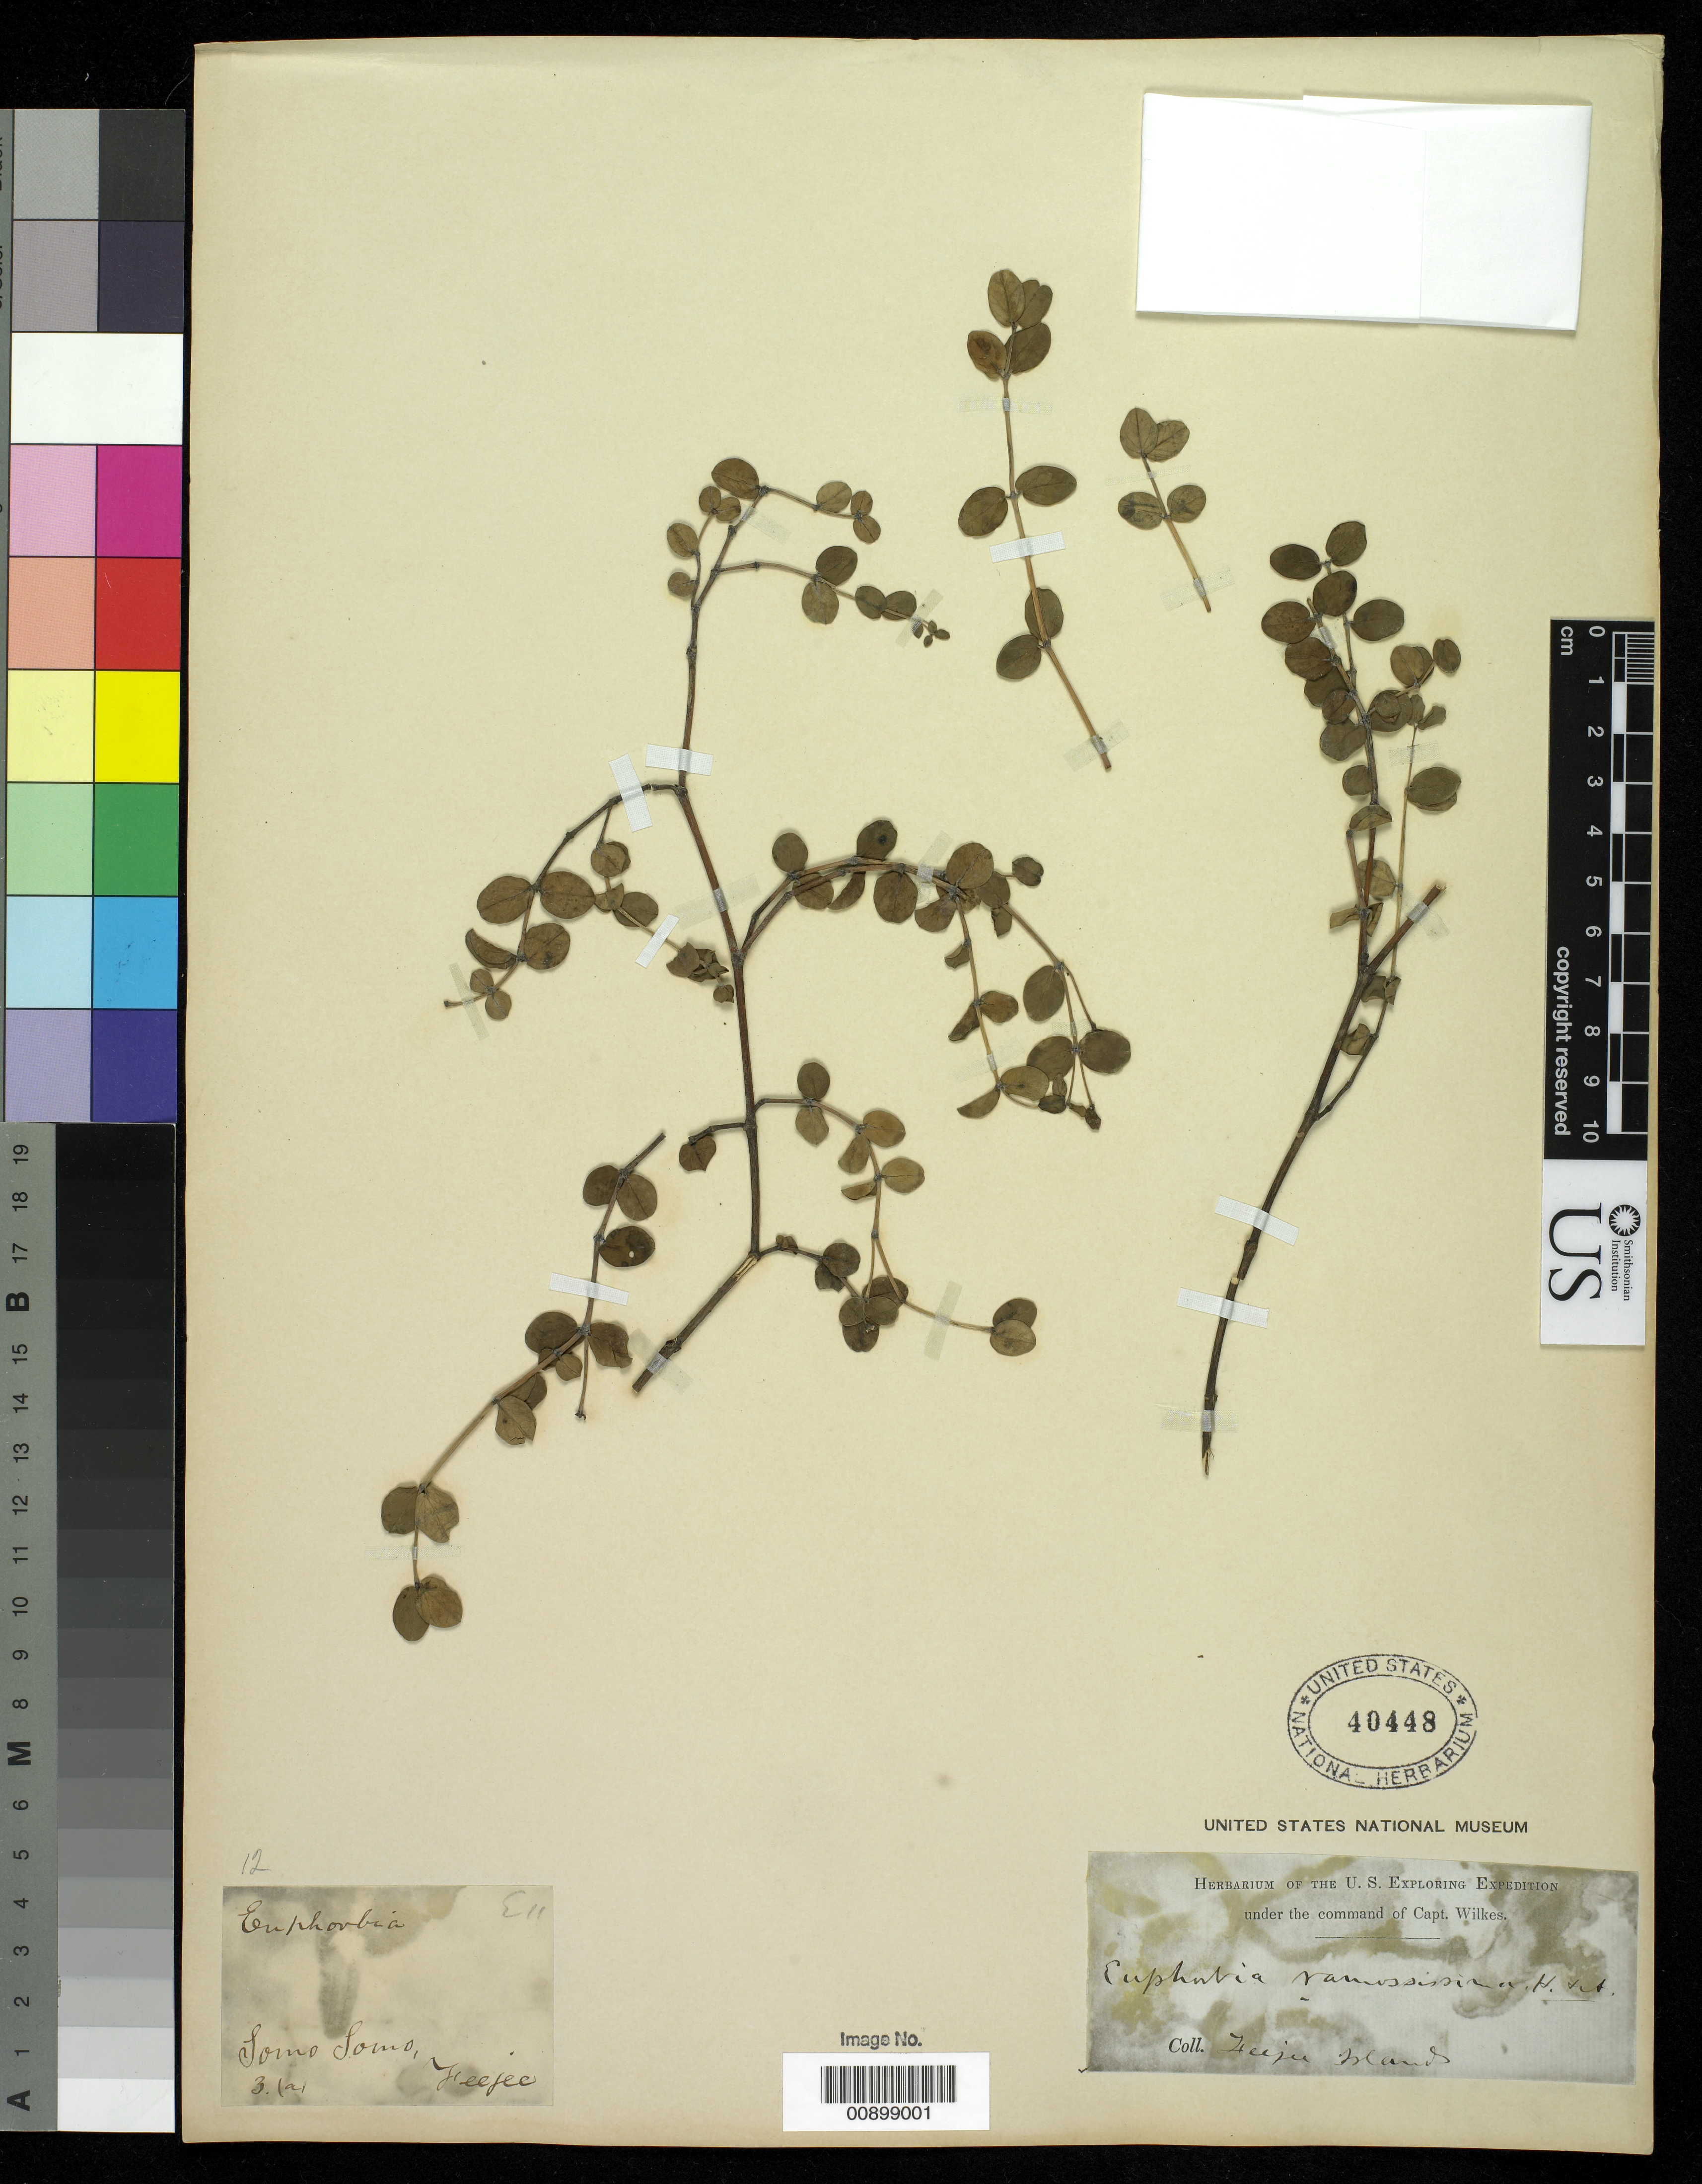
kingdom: Plantae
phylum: Tracheophyta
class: Magnoliopsida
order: Malpighiales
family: Euphorbiaceae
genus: Euphorbia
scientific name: Euphorbia sparrmannii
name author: Boiss.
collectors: Wilkes Explor. Exped.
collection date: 1838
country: Fiji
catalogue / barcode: US 40448